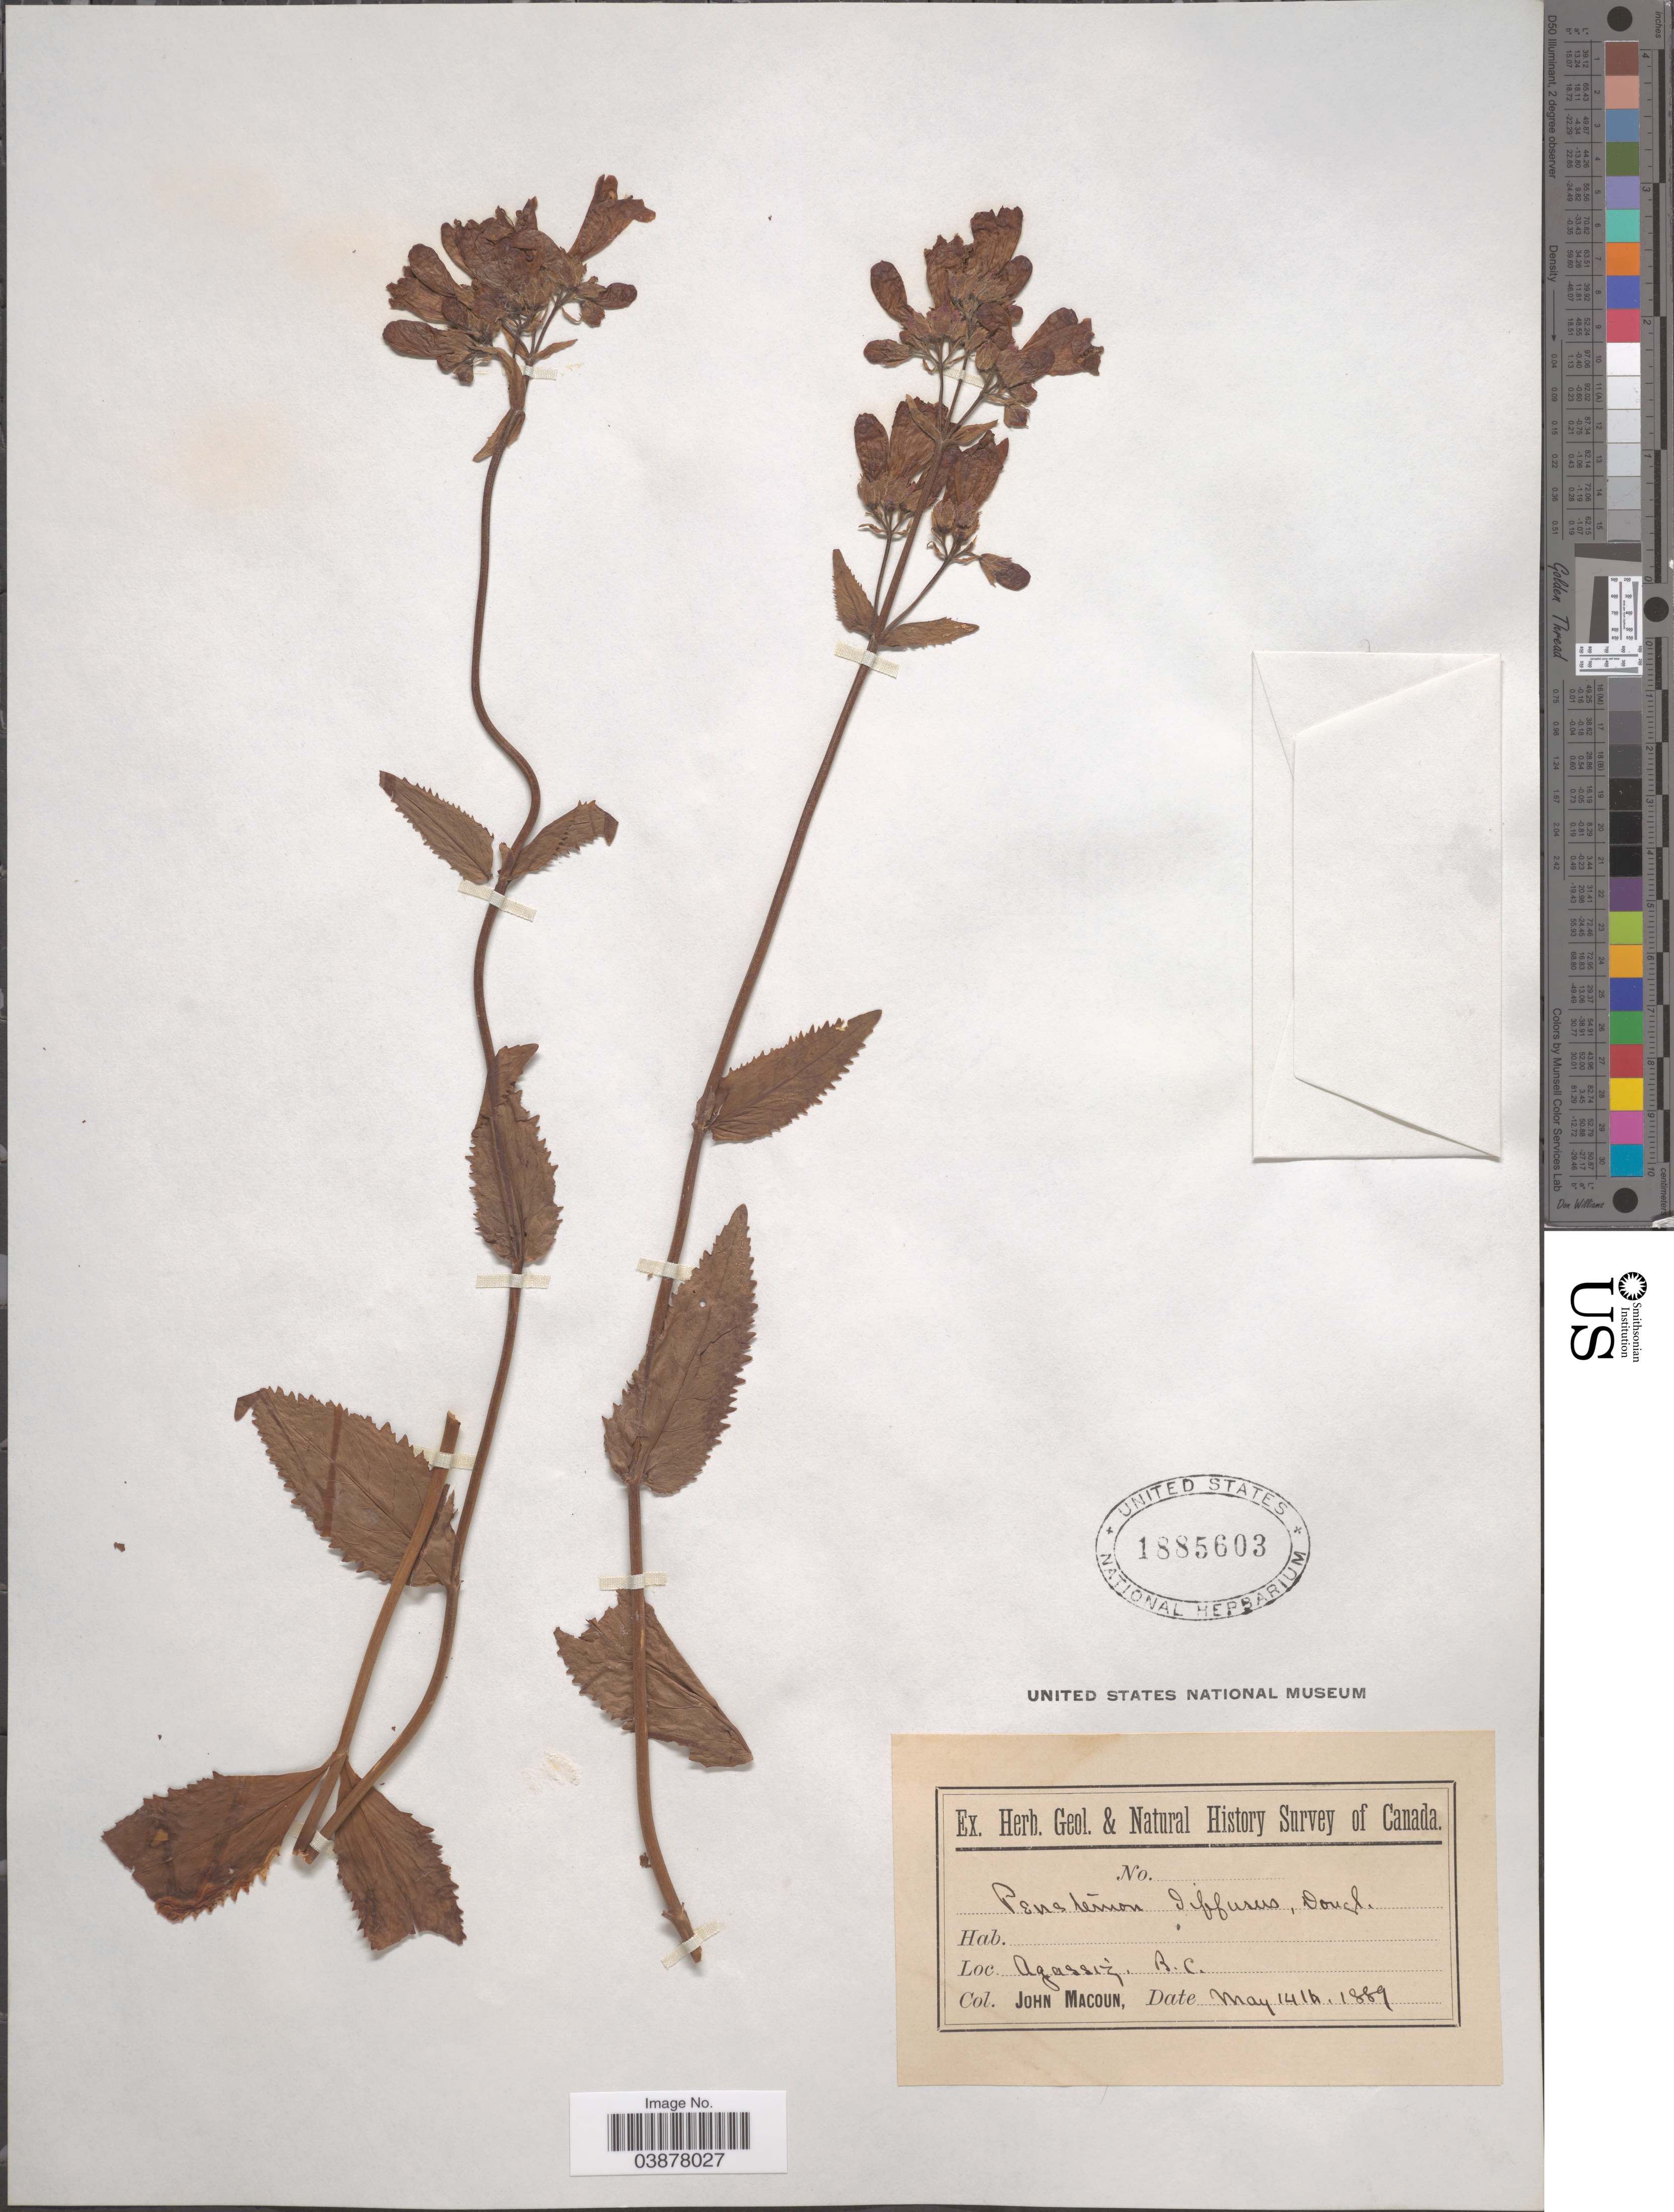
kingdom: Plantae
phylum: Tracheophyta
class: Magnoliopsida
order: Lamiales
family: Plantaginaceae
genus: Penstemon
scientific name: Penstemon serrulatus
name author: Menzies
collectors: J. Macoun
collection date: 1889-05-14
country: Canada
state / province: British Columbia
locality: Agassiz, B.C.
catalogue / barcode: US 1885603